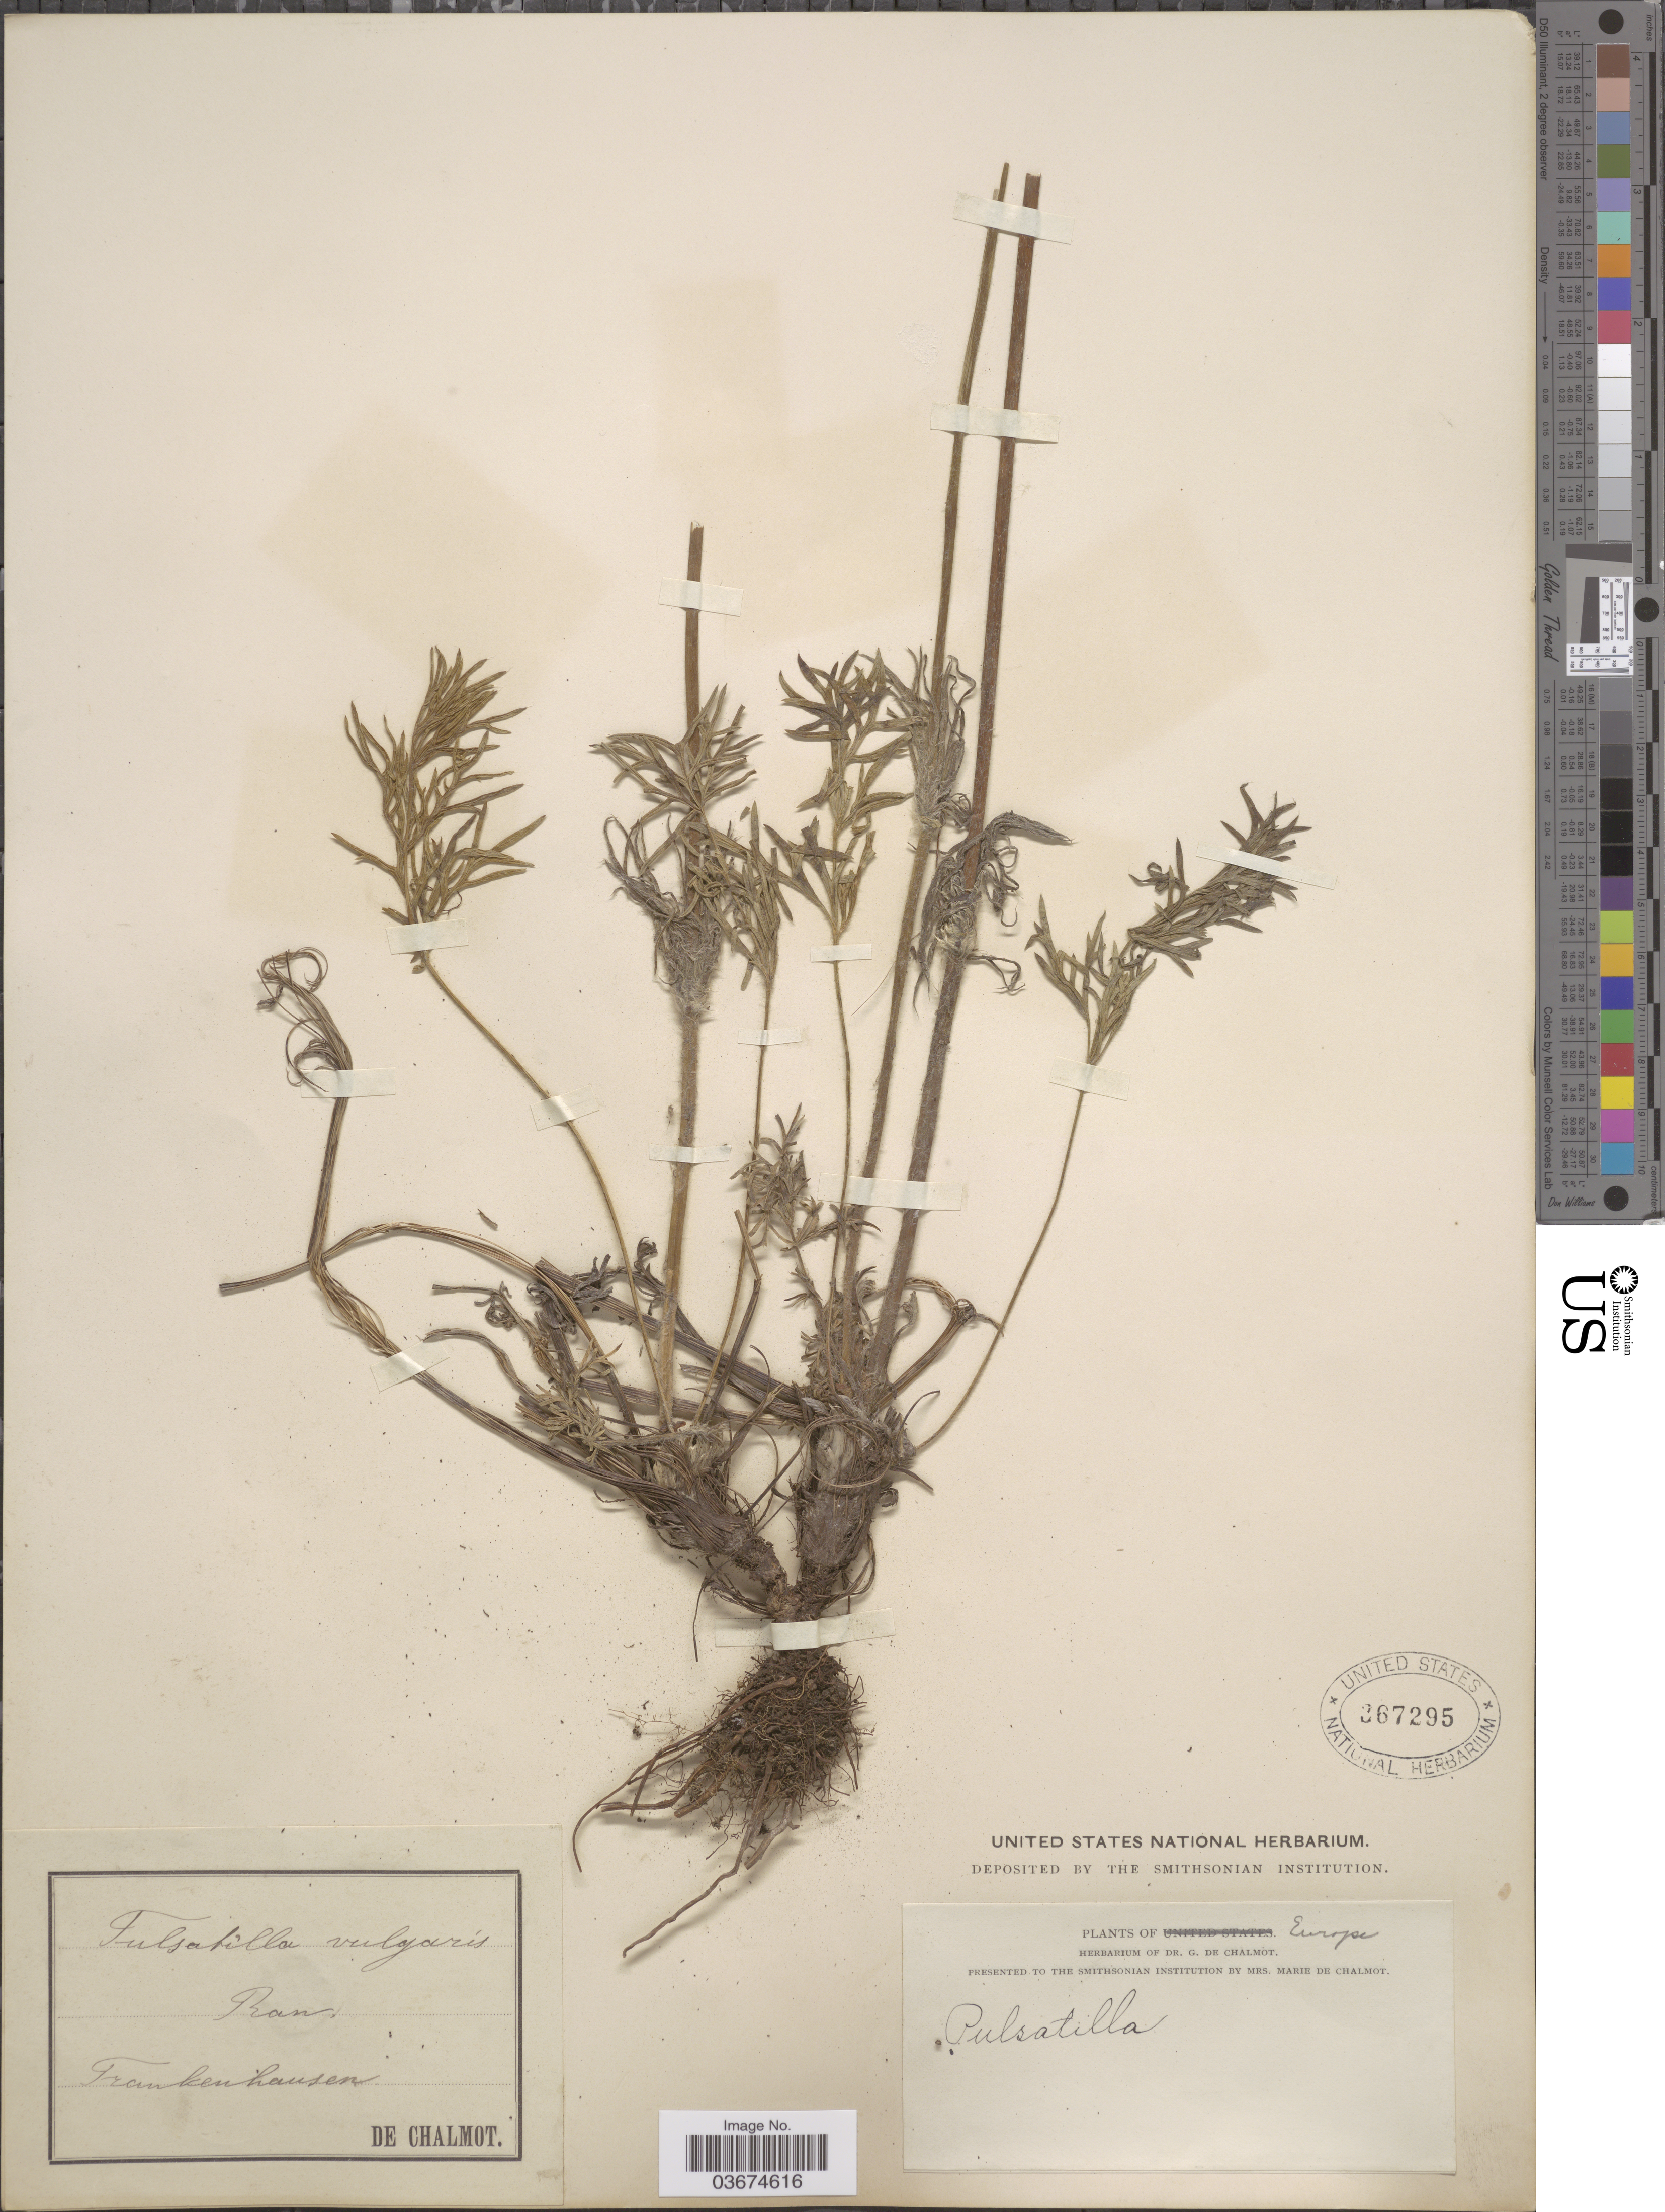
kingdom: Plantae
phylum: Tracheophyta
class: Magnoliopsida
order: Ranunculales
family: Ranunculaceae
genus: Pulsatilla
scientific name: Pulsatilla vulgaris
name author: Mill.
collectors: G. de Chalmot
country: Germany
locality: Frankenhausen. Europe.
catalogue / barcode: US 367295